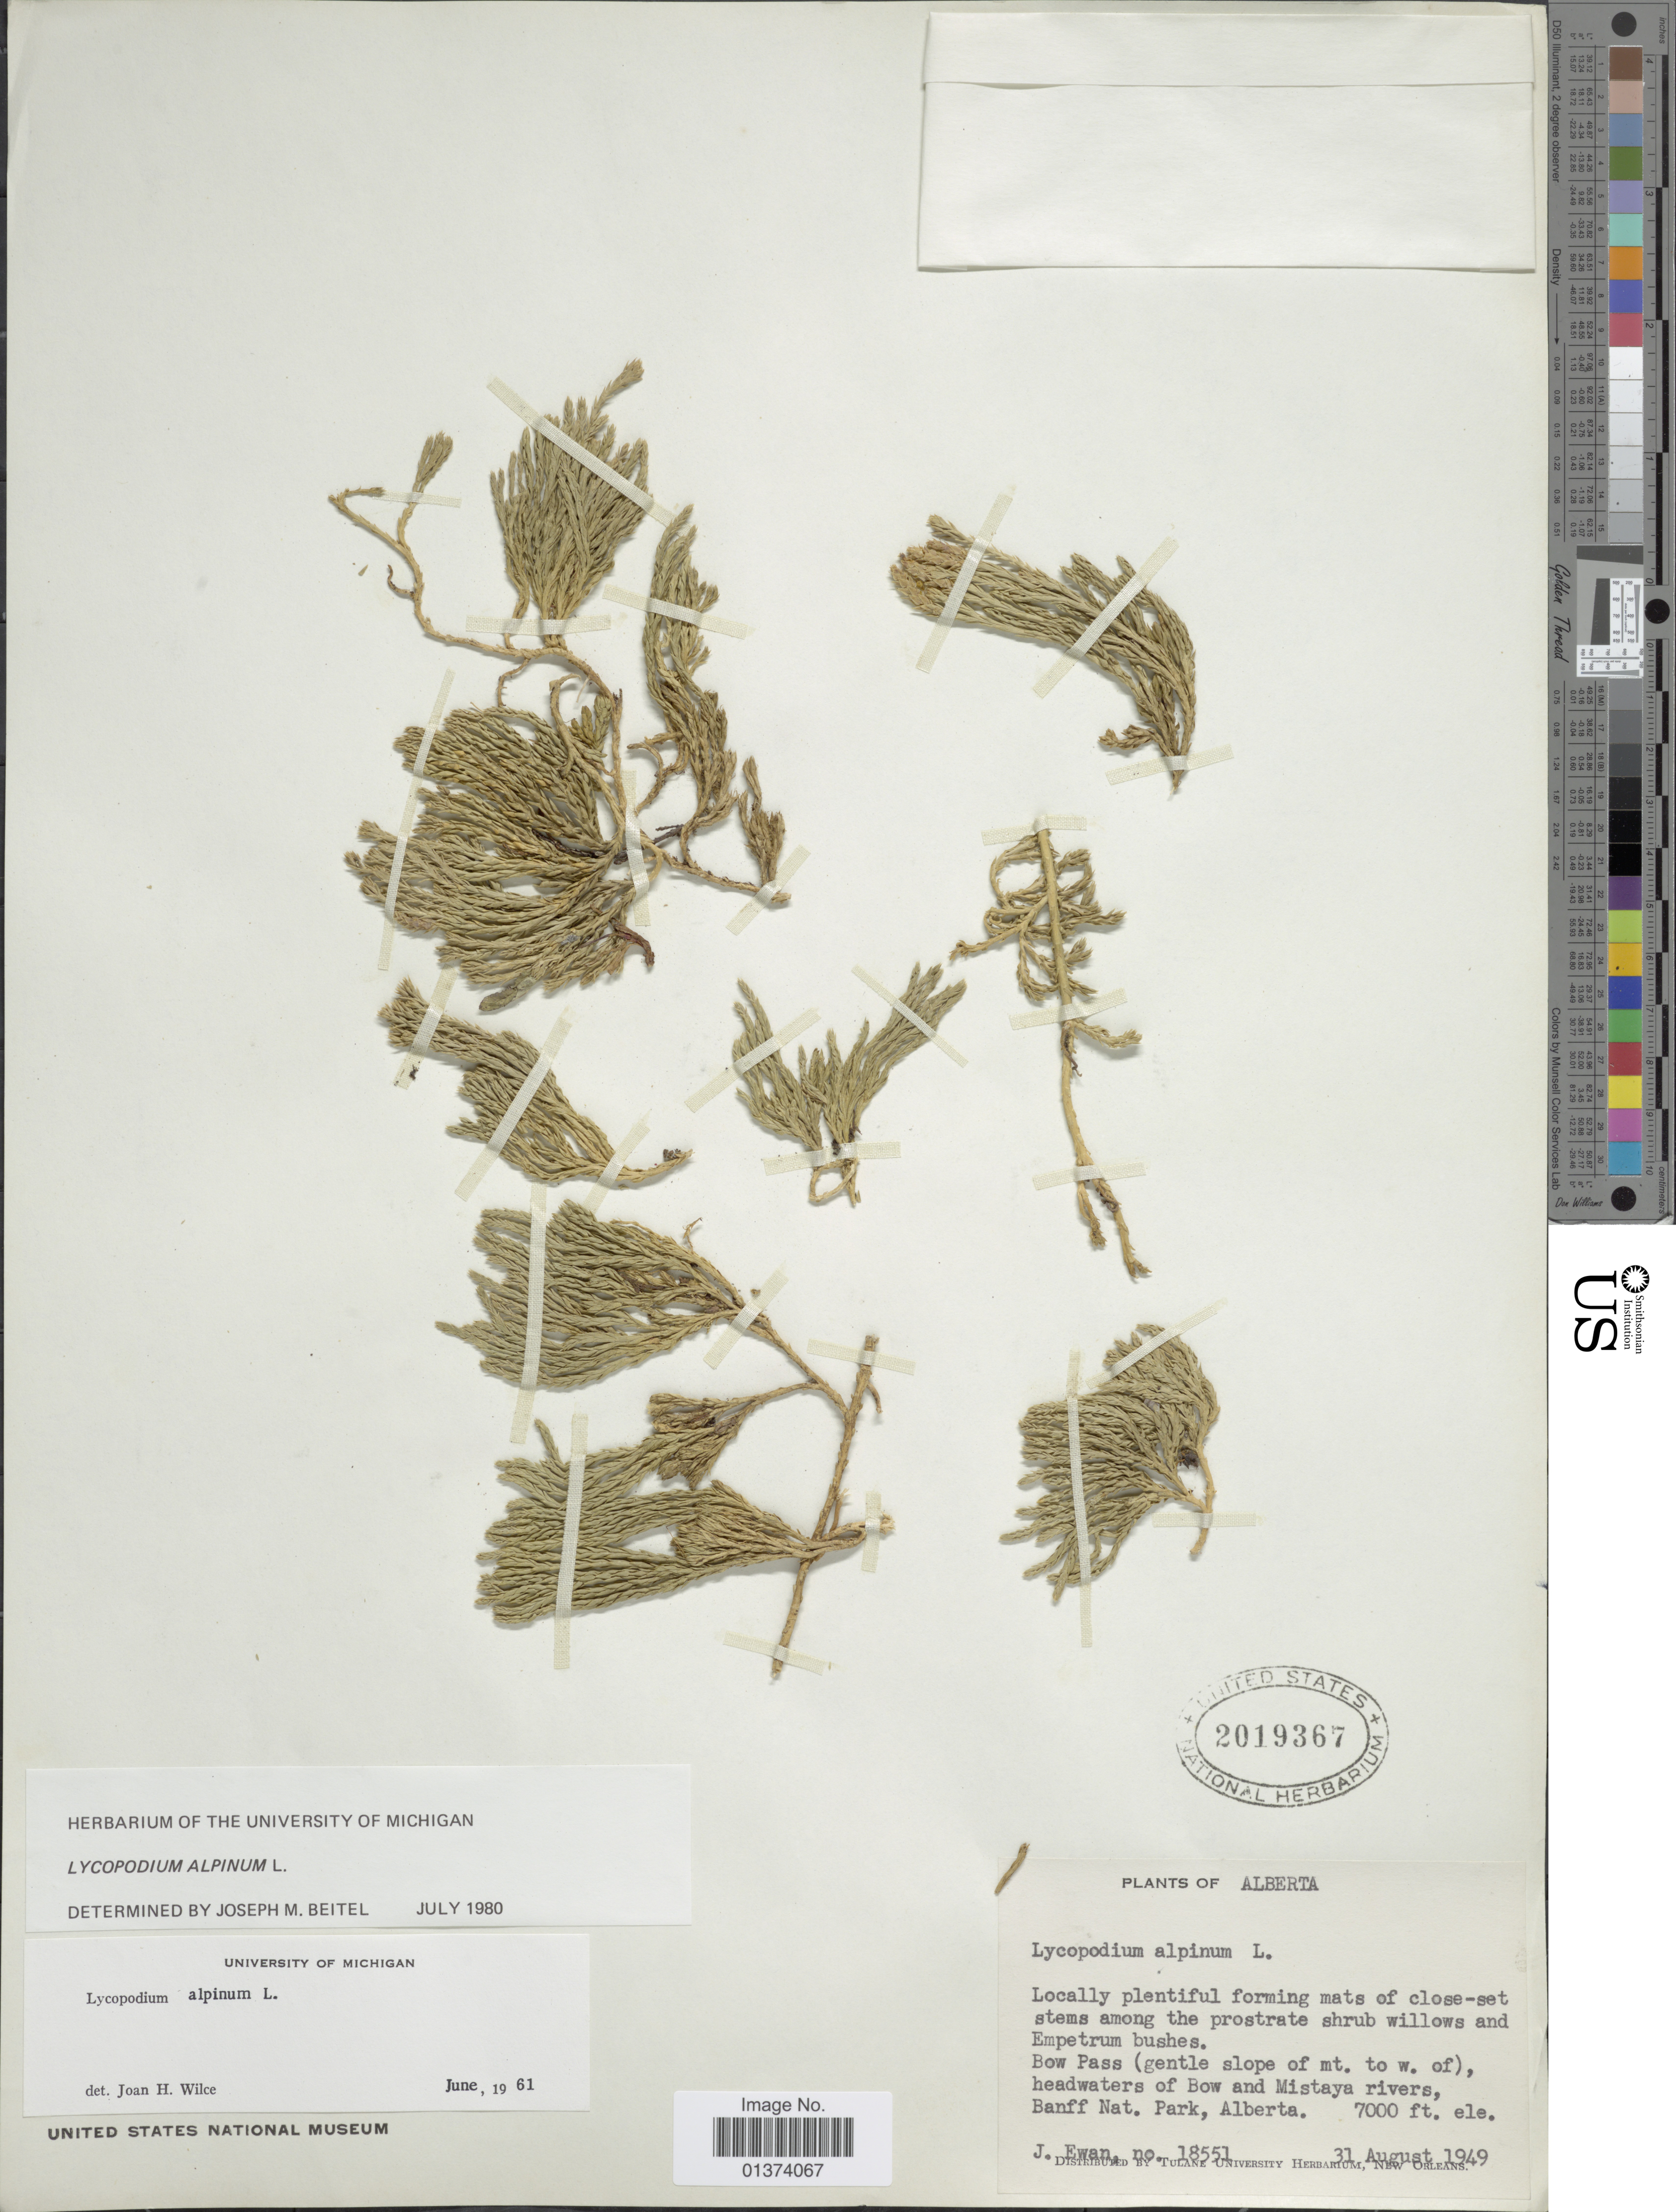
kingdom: Plantae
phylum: Tracheophyta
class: Lycopodiopsida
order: Lycopodiales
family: Lycopodiaceae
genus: Diphasiastrum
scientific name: Diphasiastrum alpinum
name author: (L.) Holub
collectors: J. A. Ewan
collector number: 18551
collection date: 1949-08-31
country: Canada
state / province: Alberta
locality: Bow Pass (gentle slope of mt. to w. of), headwaters of Bow and Mistaya rivers, Banff Nat. Park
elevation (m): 2134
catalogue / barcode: US 2019367